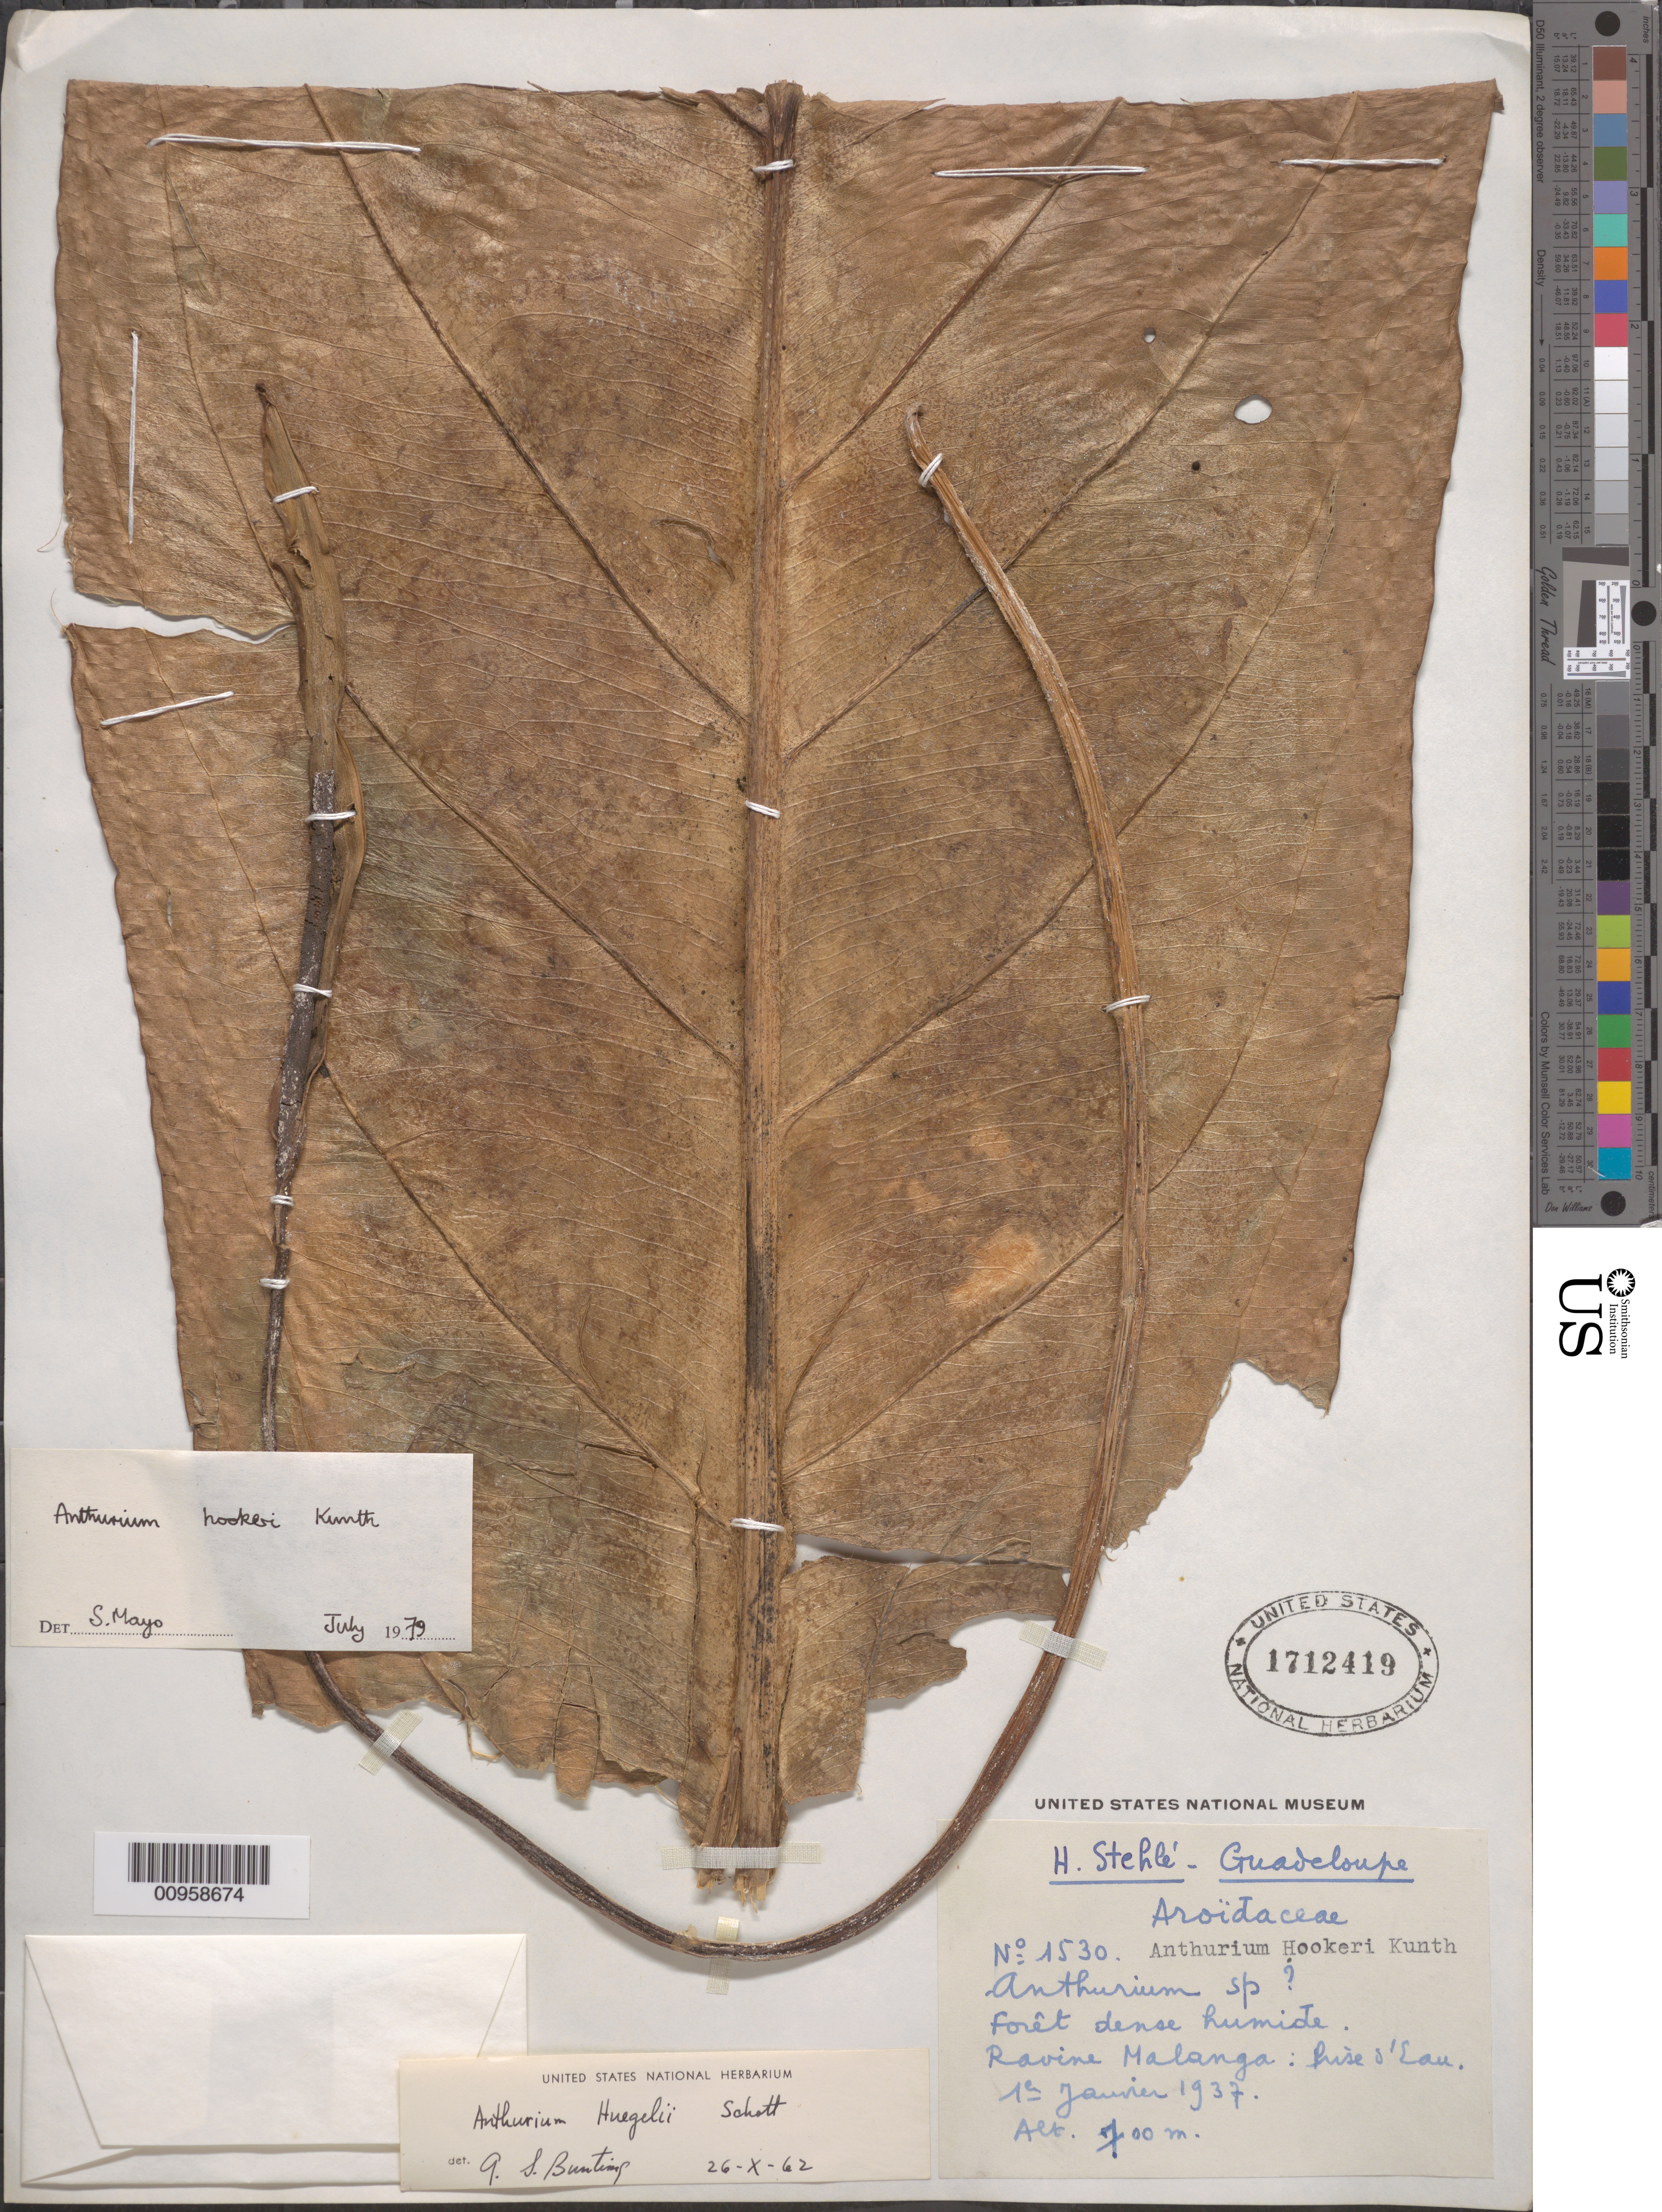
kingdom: Plantae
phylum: Tracheophyta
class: Liliopsida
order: Alismatales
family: Araceae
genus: Anthurium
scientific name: Anthurium hookeri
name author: Kunth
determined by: Mayo, S.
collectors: H. Stehlé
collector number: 1530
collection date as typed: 01 Jan 1937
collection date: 1937-01-01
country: Guadeloupe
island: Basse Terre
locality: Ravine Malanga, Prise d'Eau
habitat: Fôret dense humide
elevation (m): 700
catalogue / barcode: US 1712419